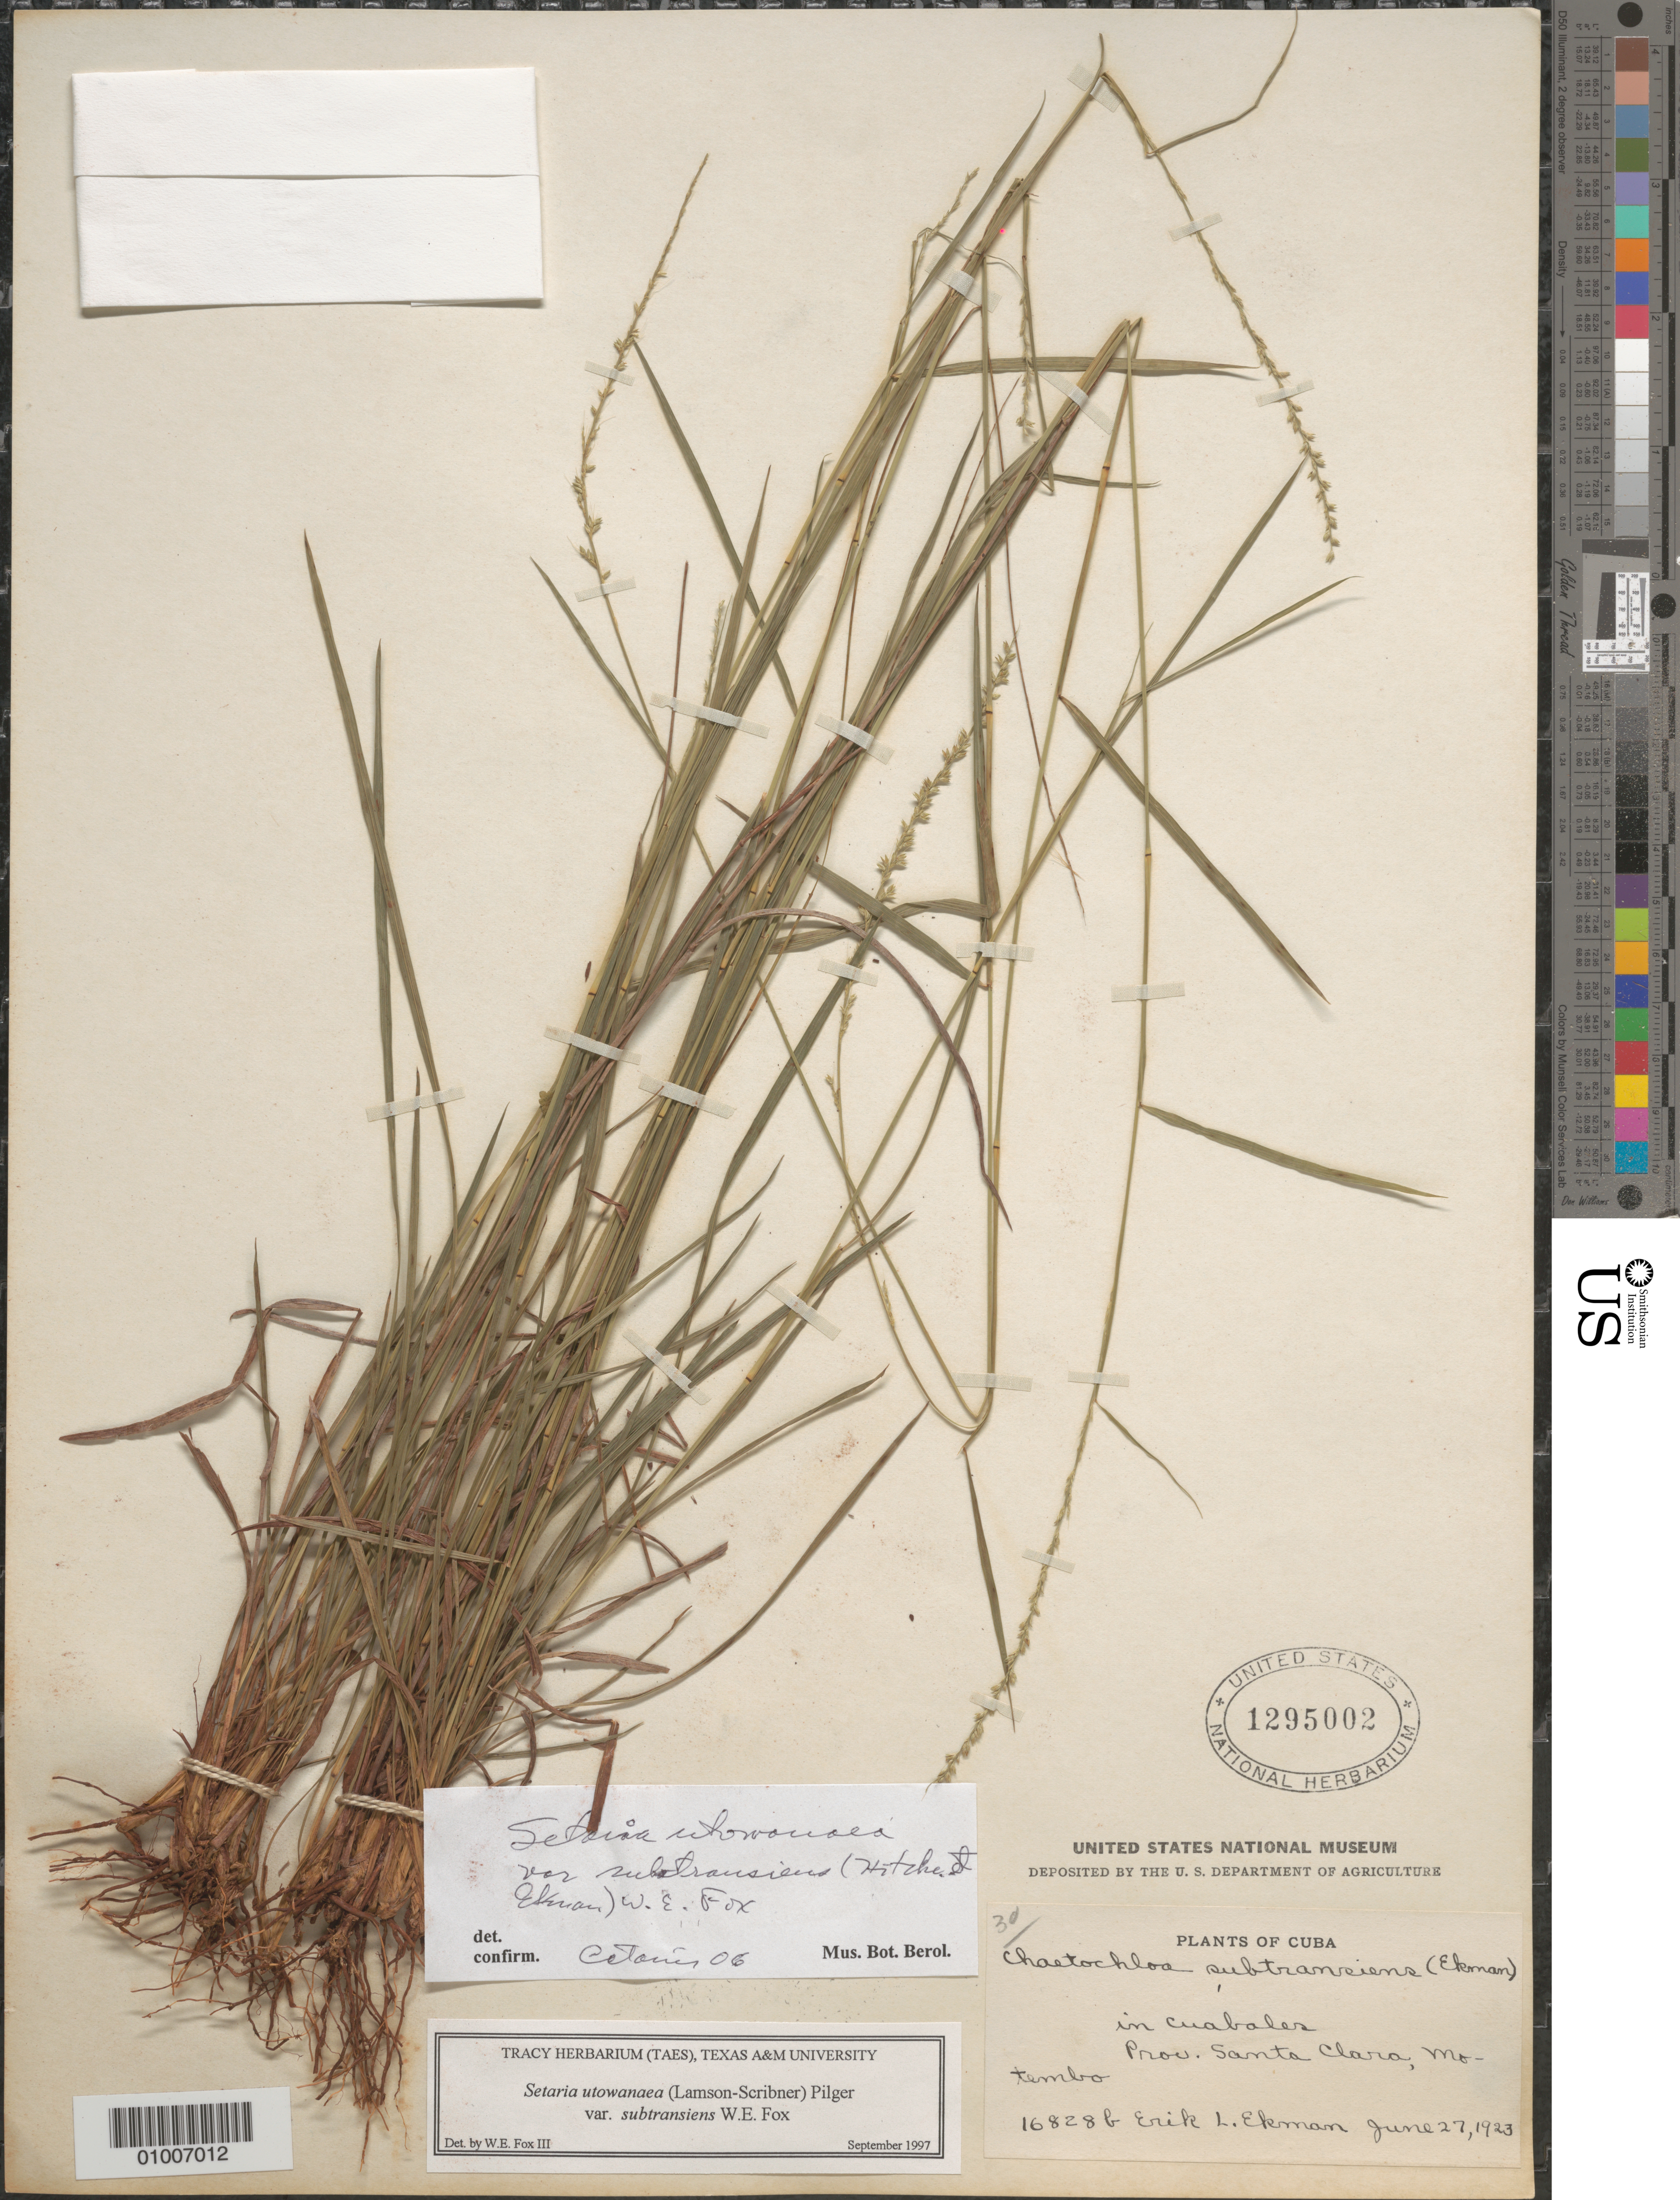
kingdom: Plantae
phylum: Tracheophyta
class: Liliopsida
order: Poales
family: Poaceae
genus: Setaria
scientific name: Setaria utowanaea var. subtransiens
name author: (Hitchc. & Ekman) W.E. Fox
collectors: E. L. Ekman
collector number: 16828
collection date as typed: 27 Jun 1923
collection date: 1923-06-27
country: Cuba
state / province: Villa Clara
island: Cuba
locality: in cuabales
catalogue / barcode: US 1295002